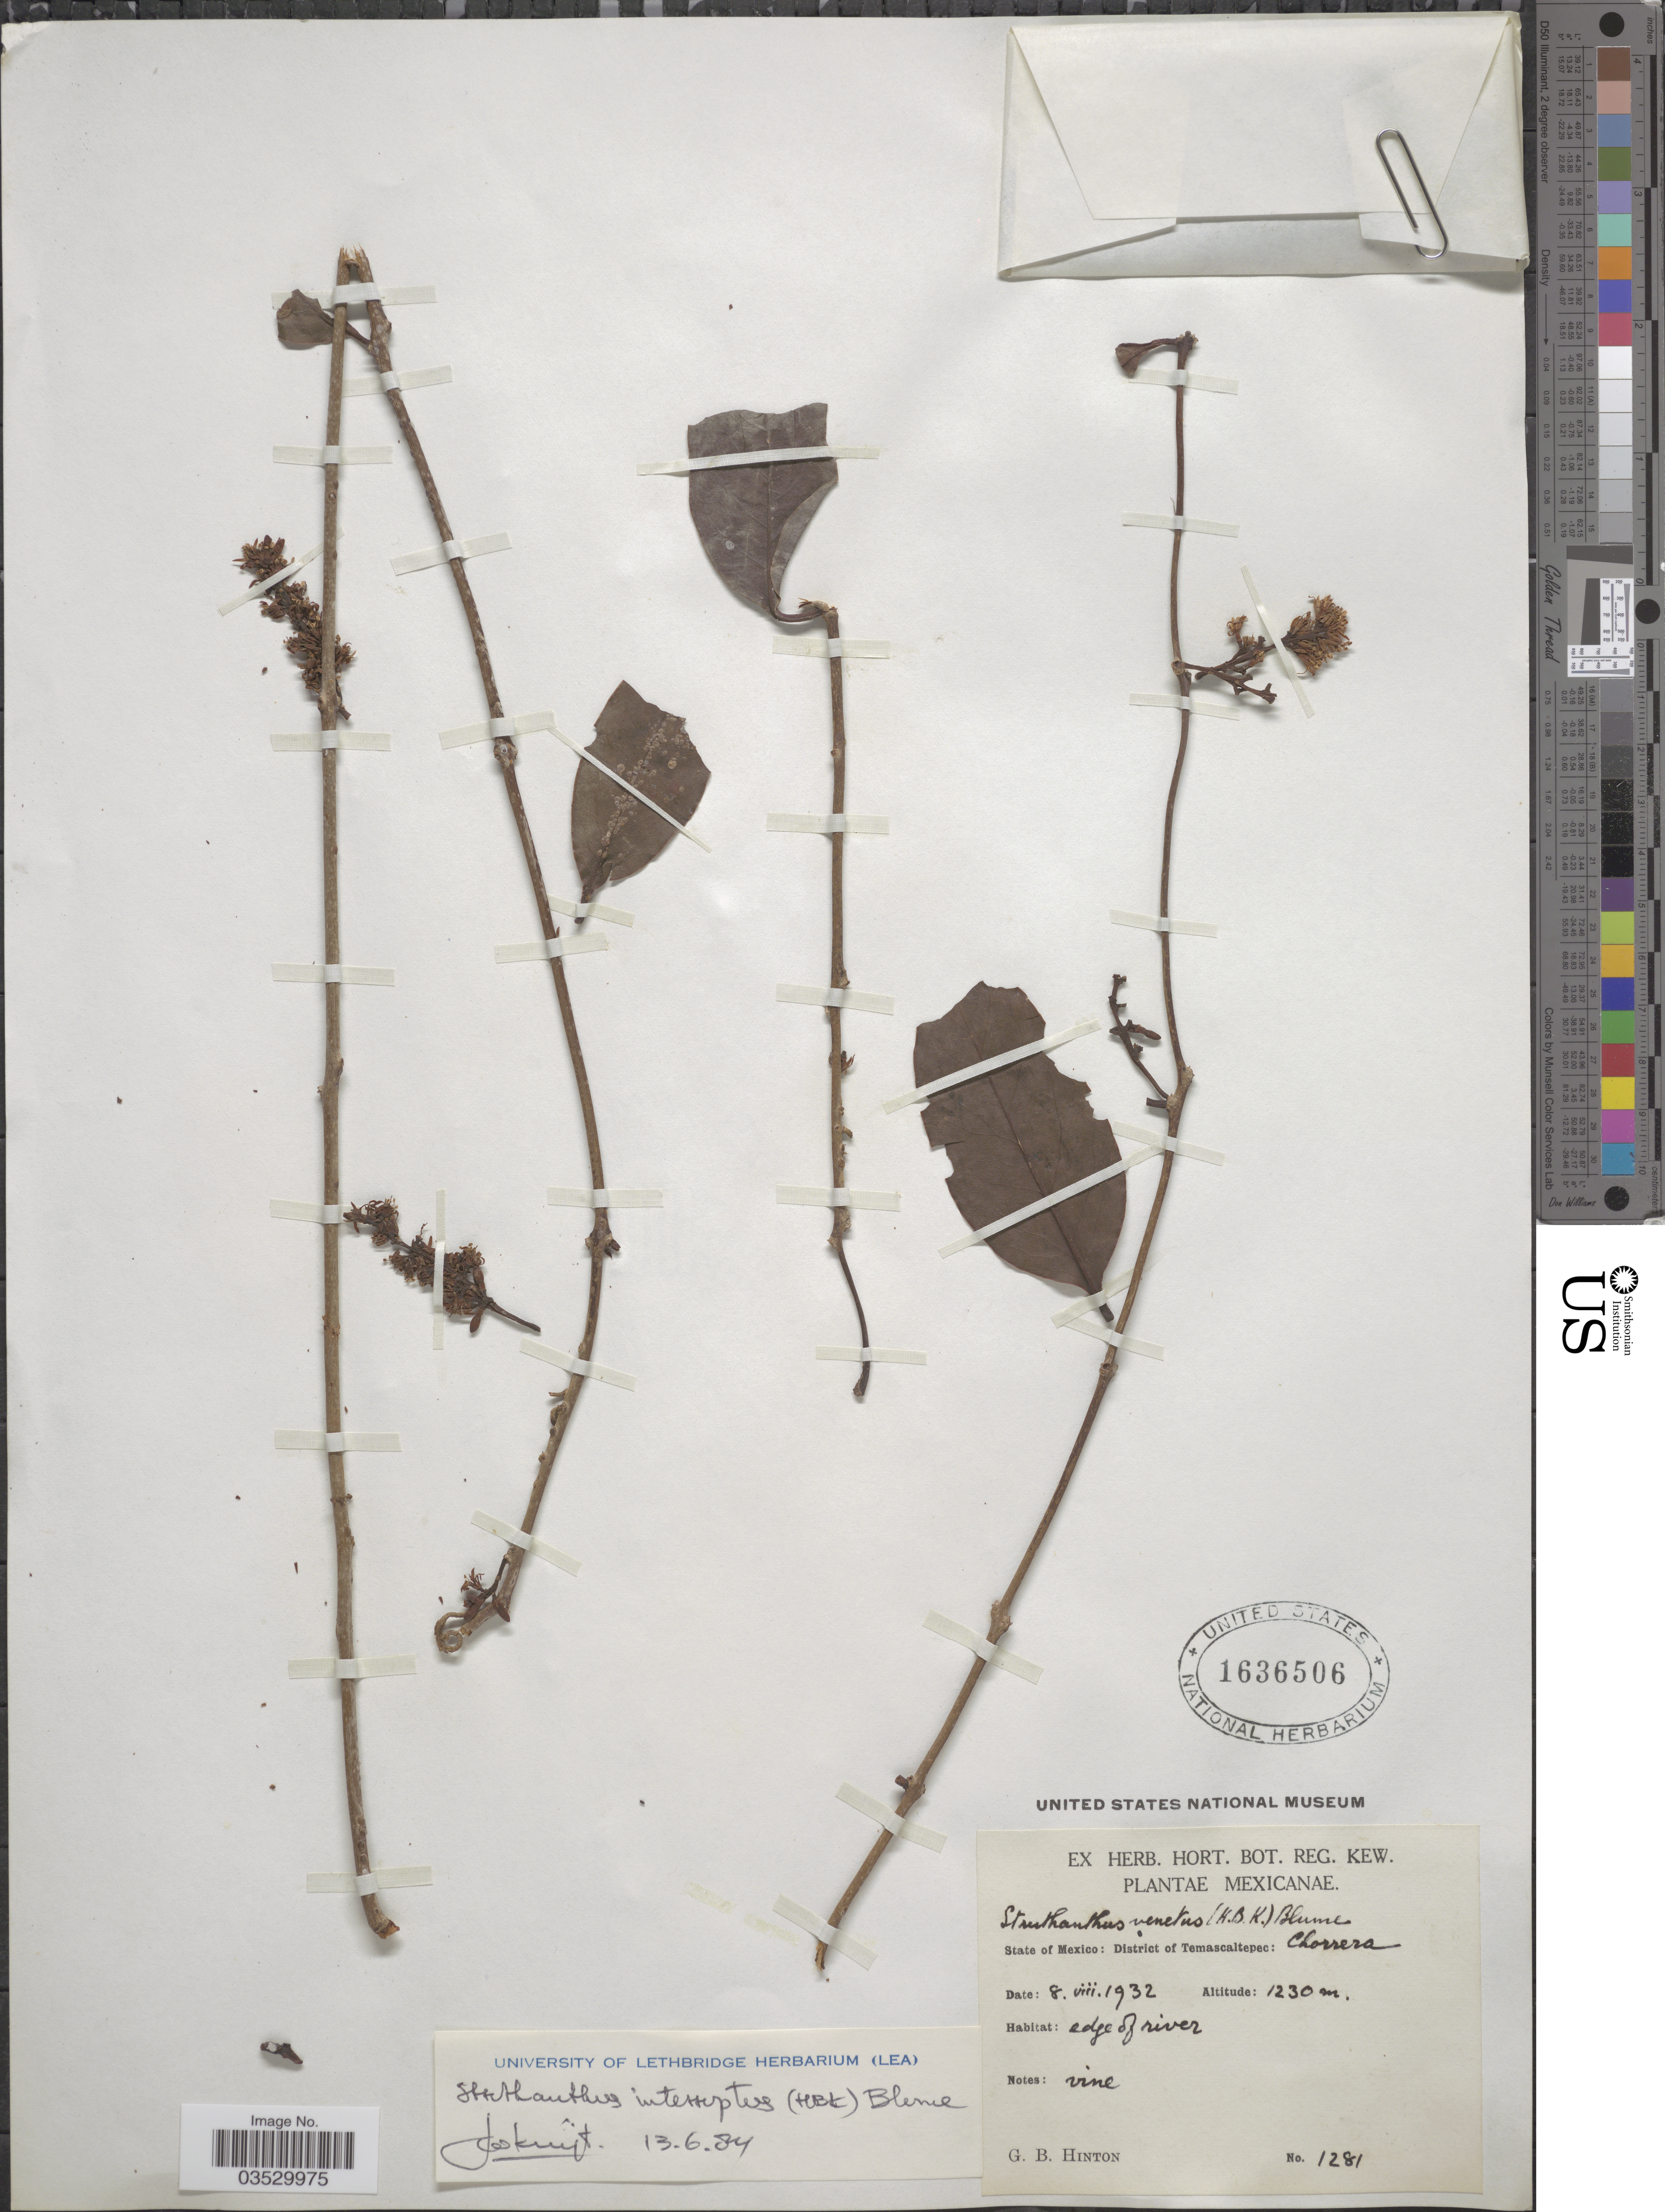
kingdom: Plantae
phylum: Tracheophyta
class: Magnoliopsida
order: Santalales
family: Loranthaceae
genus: Struthanthus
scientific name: Struthanthus interruptus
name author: (Kunth) G. Don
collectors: G. B. Hinton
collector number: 1281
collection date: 1932-08-08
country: Mexico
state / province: México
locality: District of Temascaltepec: Chorrera.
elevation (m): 1230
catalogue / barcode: US 1636506